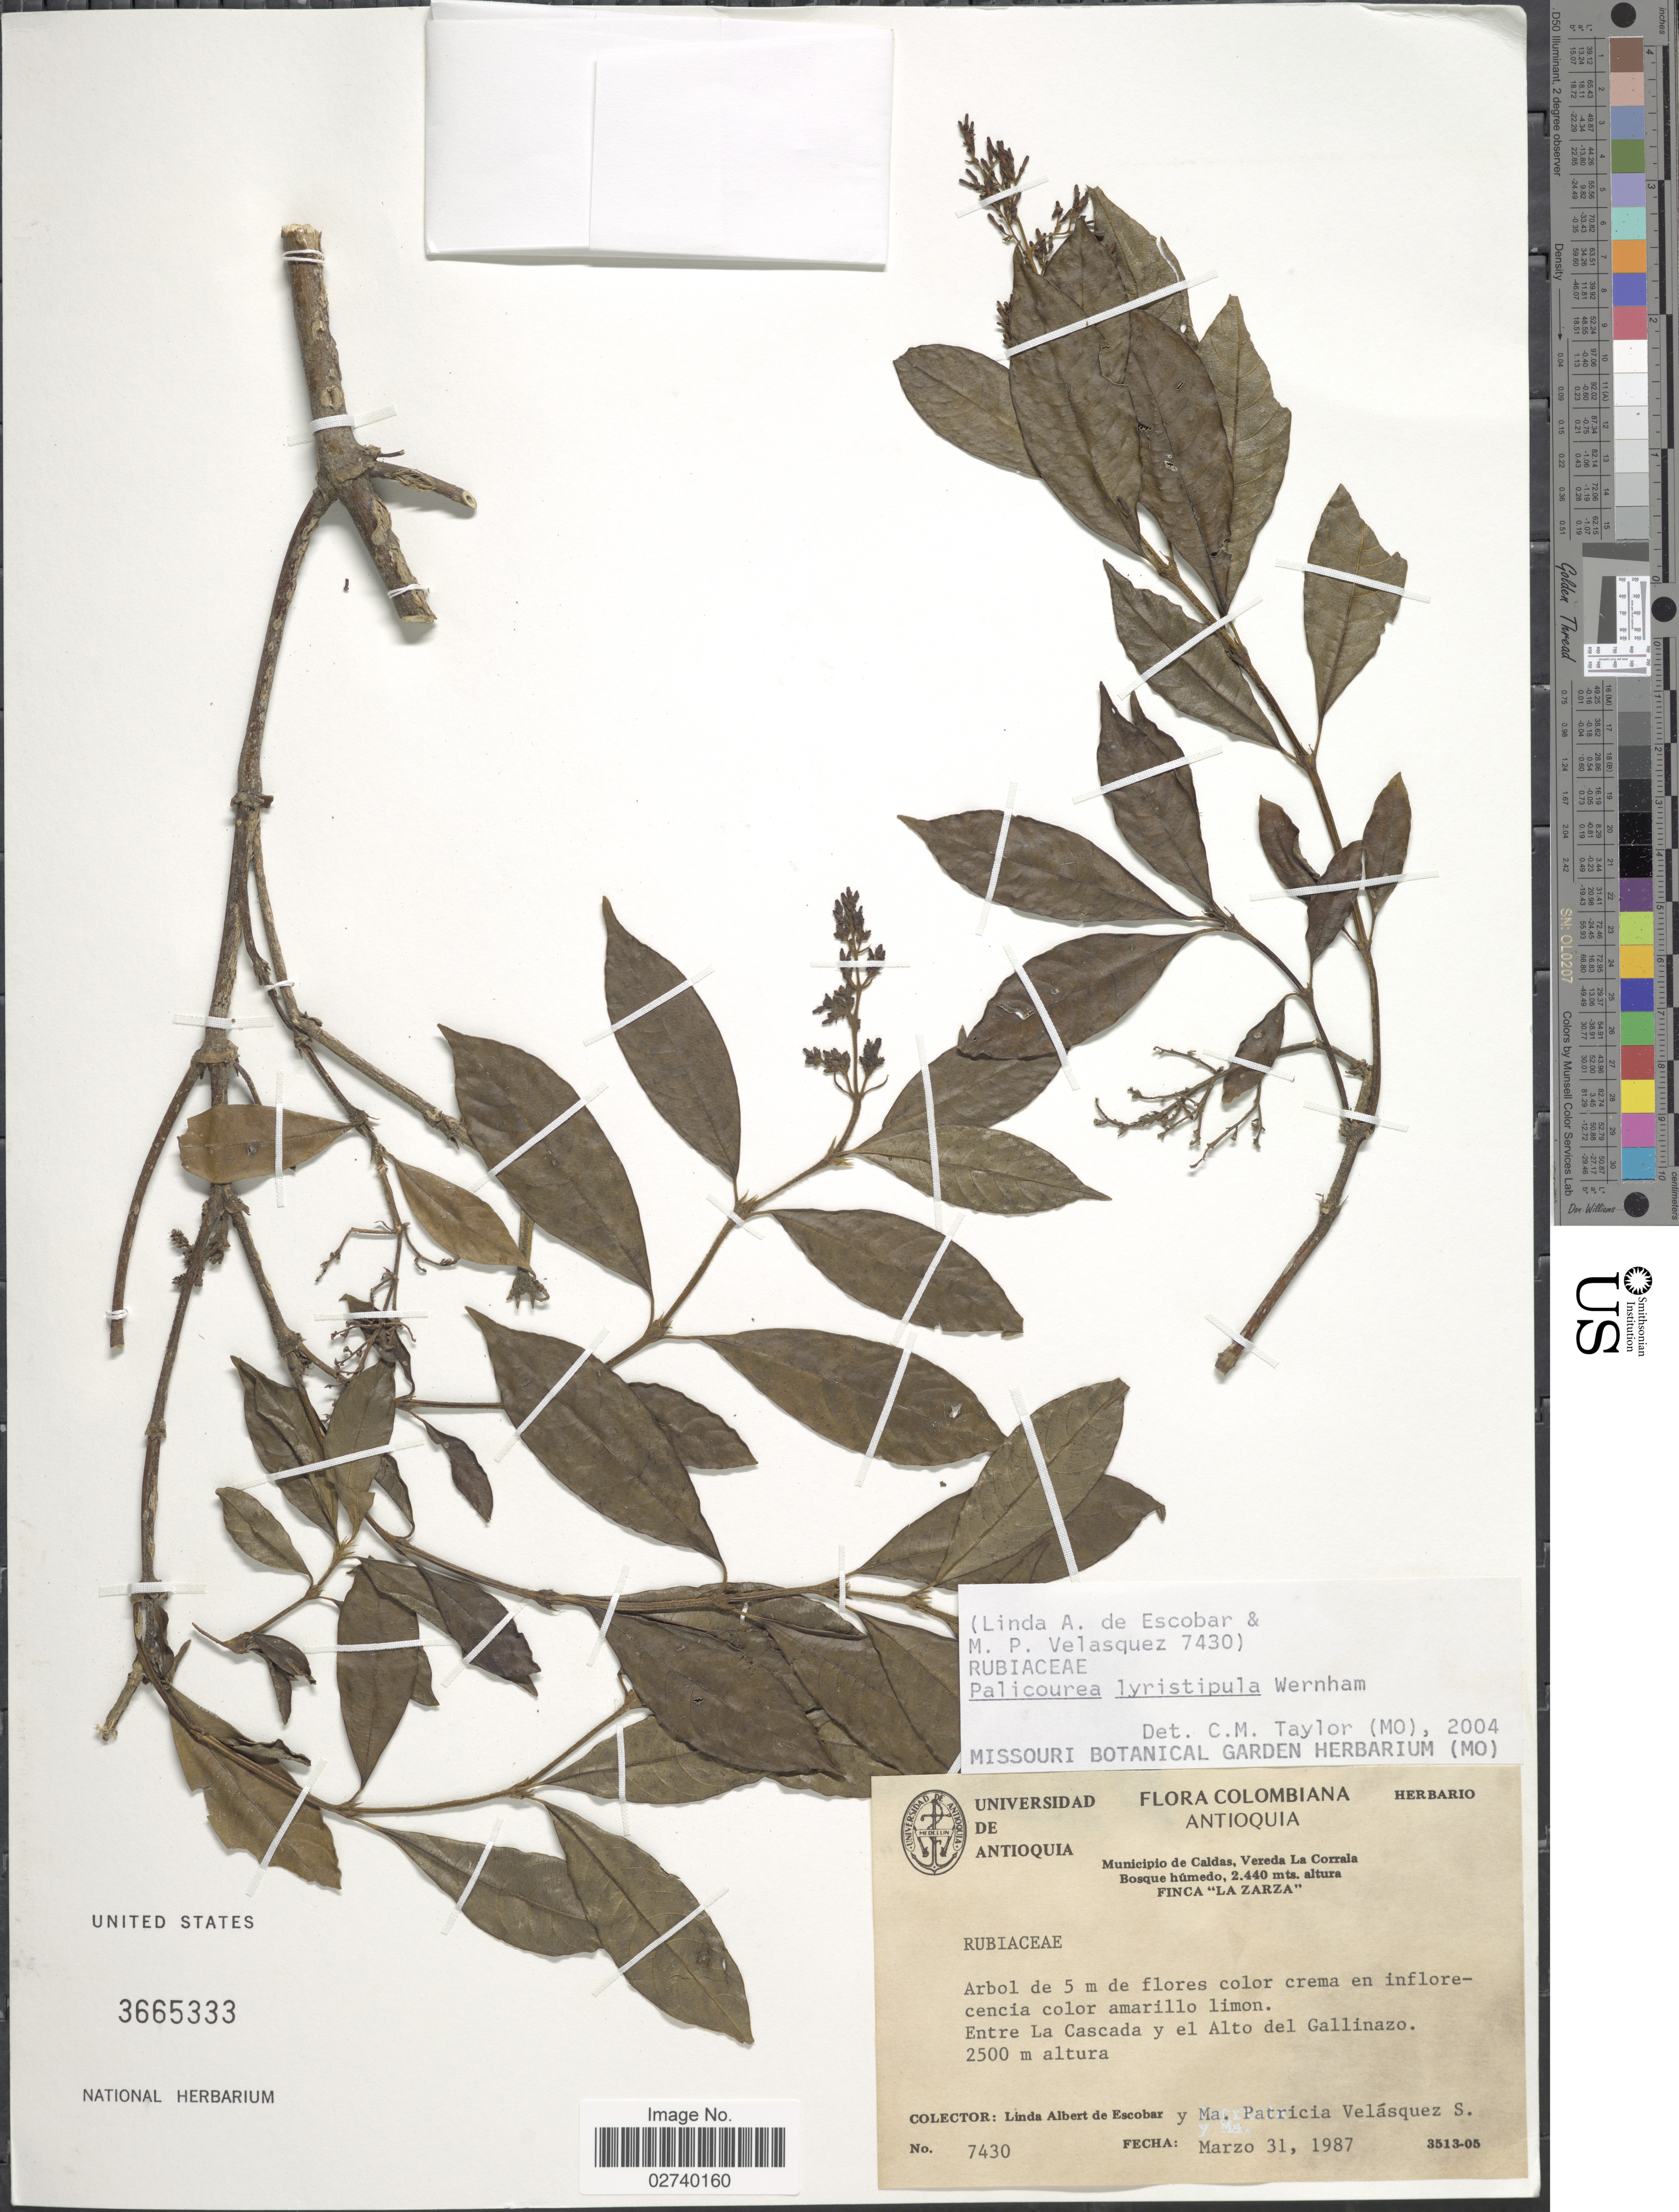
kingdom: Plantae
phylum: Tracheophyta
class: Magnoliopsida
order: Gentianales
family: Rubiaceae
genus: Palicourea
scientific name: Palicourea lyristipula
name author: Wernham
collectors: L. K. de Escobar & M. P. Velásquez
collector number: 7430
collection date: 1987-03-31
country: Colombia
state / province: Antioquia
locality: Municipio de Caldas, Vereda la Corraia, Finca La Zarxa, entre La Cascada y el Alto del Gallinazo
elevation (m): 2500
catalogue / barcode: US 3665333